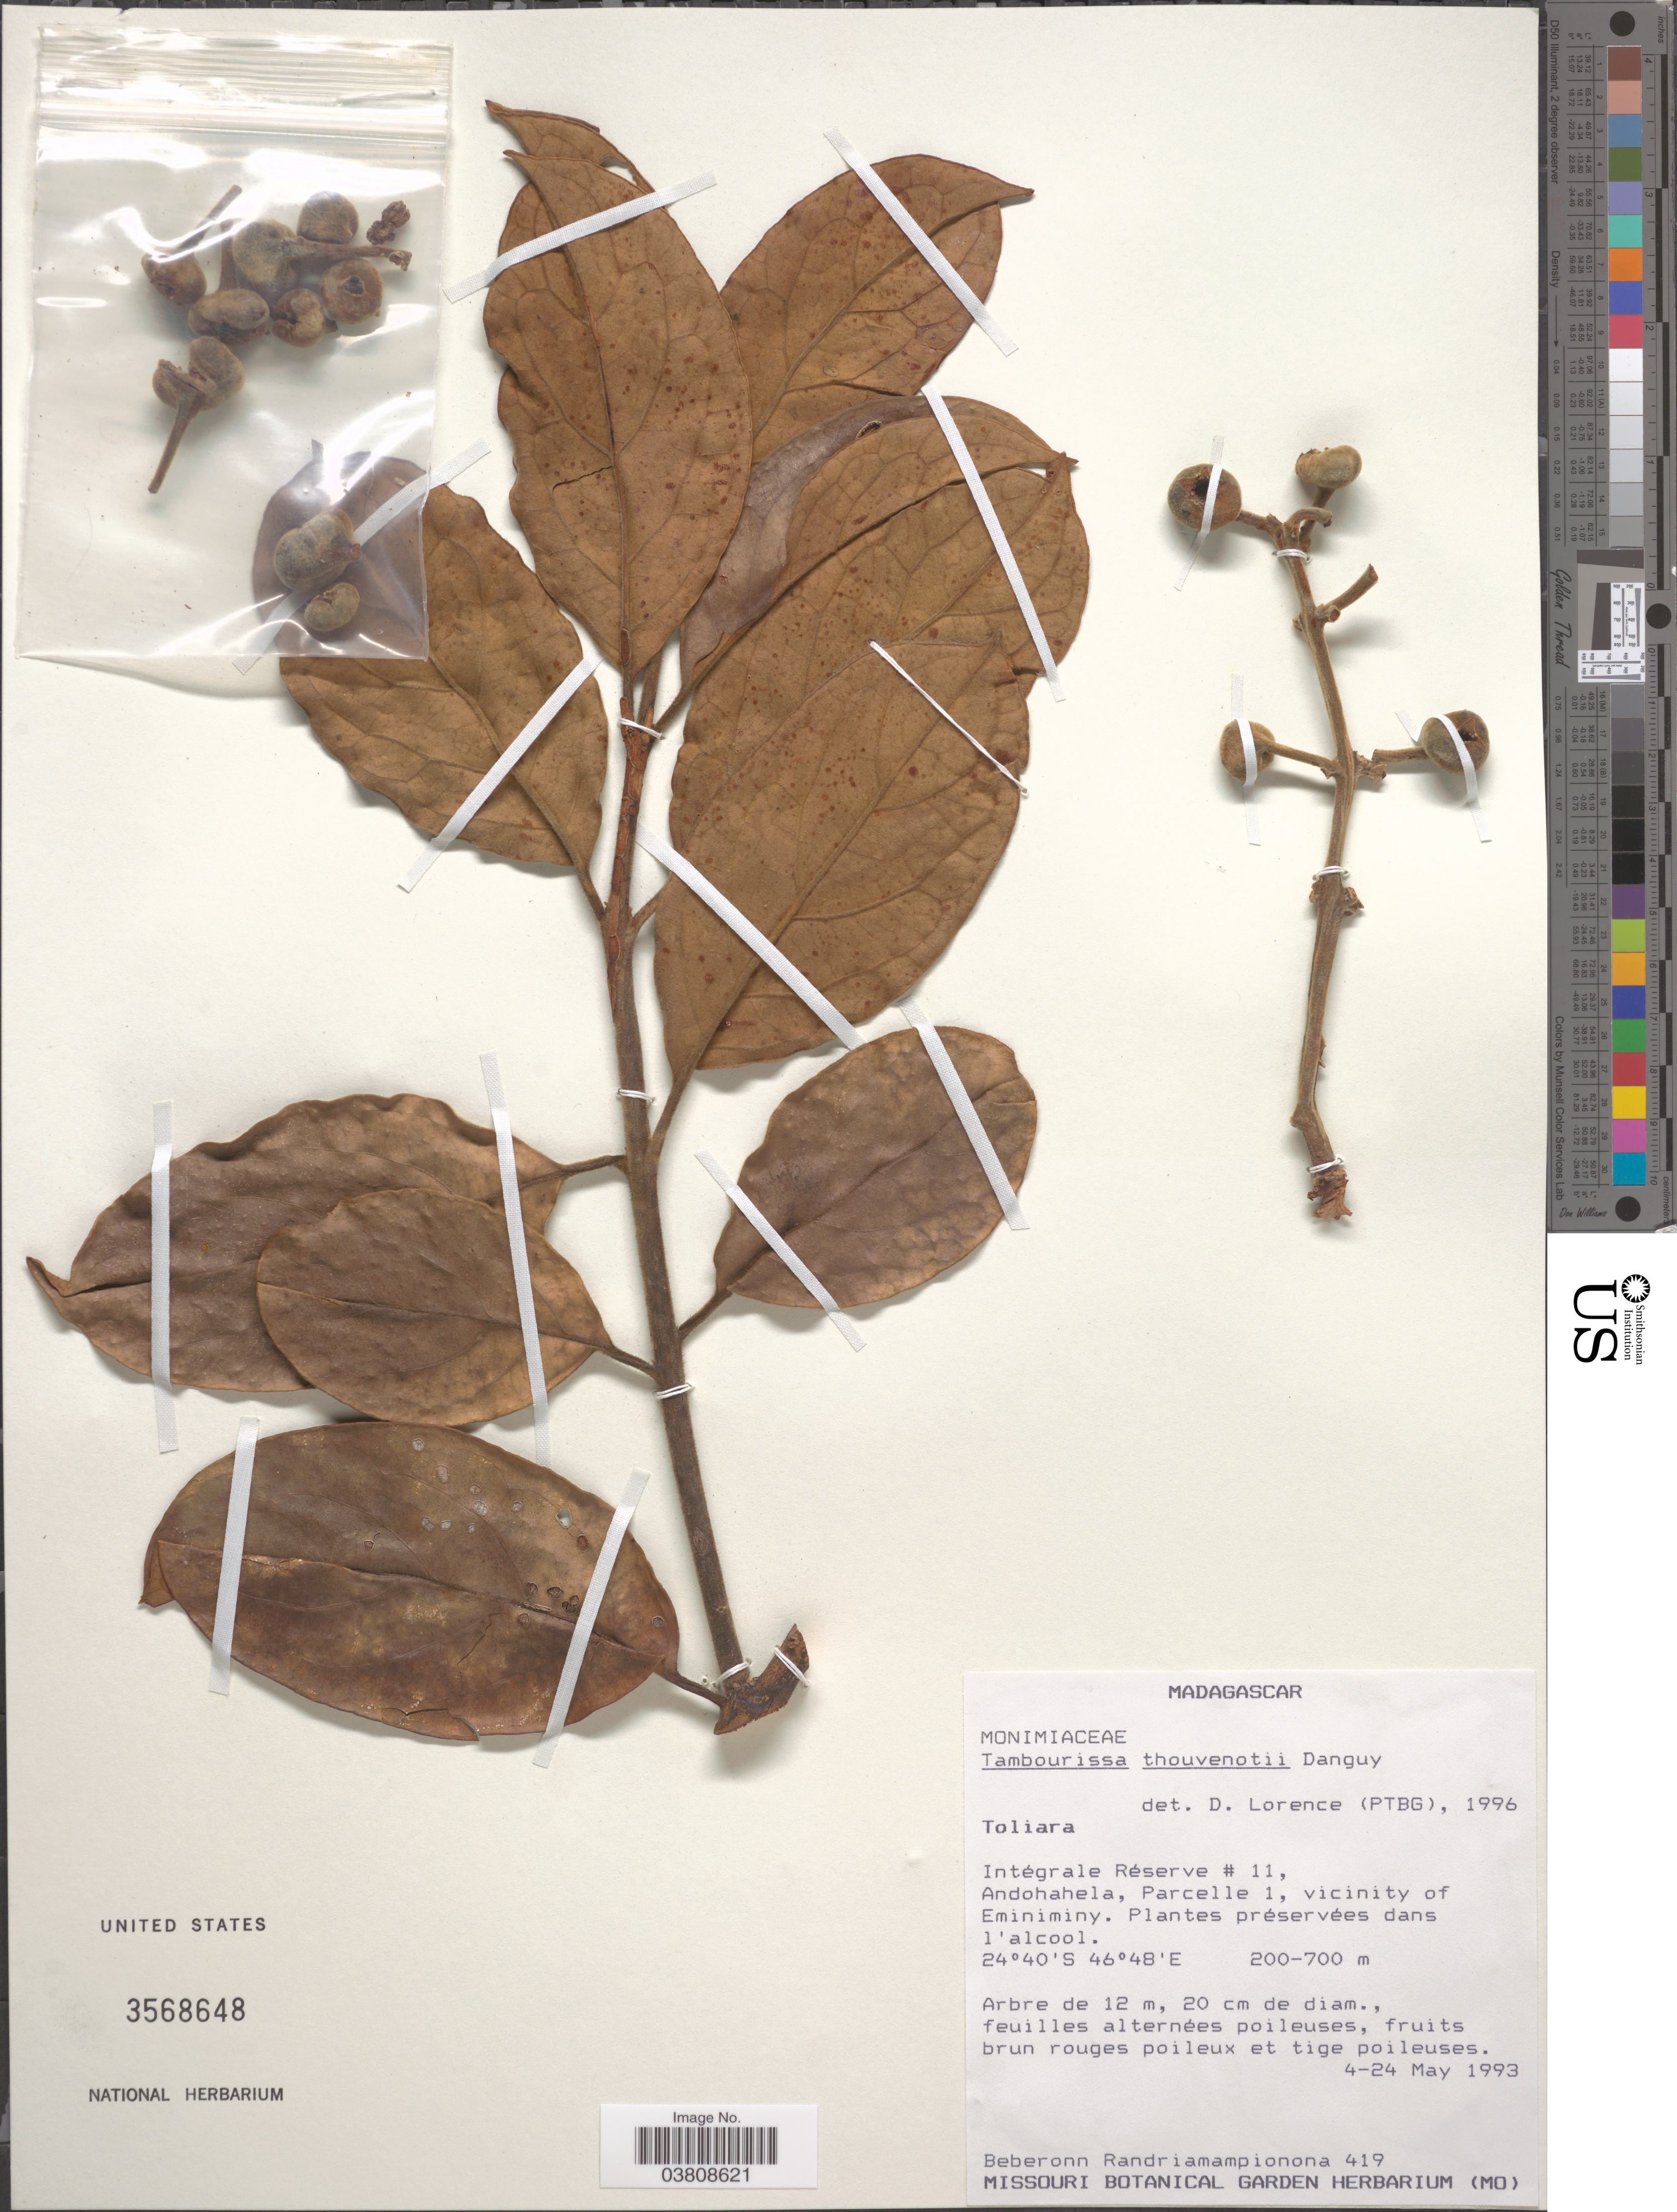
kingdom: Plantae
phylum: Tracheophyta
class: Magnoliopsida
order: Laurales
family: Monimiaceae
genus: Tambourissa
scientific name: Tambourissa thouvenotii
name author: Danguy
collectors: B. Randriamampionona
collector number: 419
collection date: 1993-05-04/1993-05-24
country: Madagascar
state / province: Anosy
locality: Intégrale réserve #11, Andohahela, Parcelle 1, vicinity of Eminiminy.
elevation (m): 200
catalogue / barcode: US 3568648